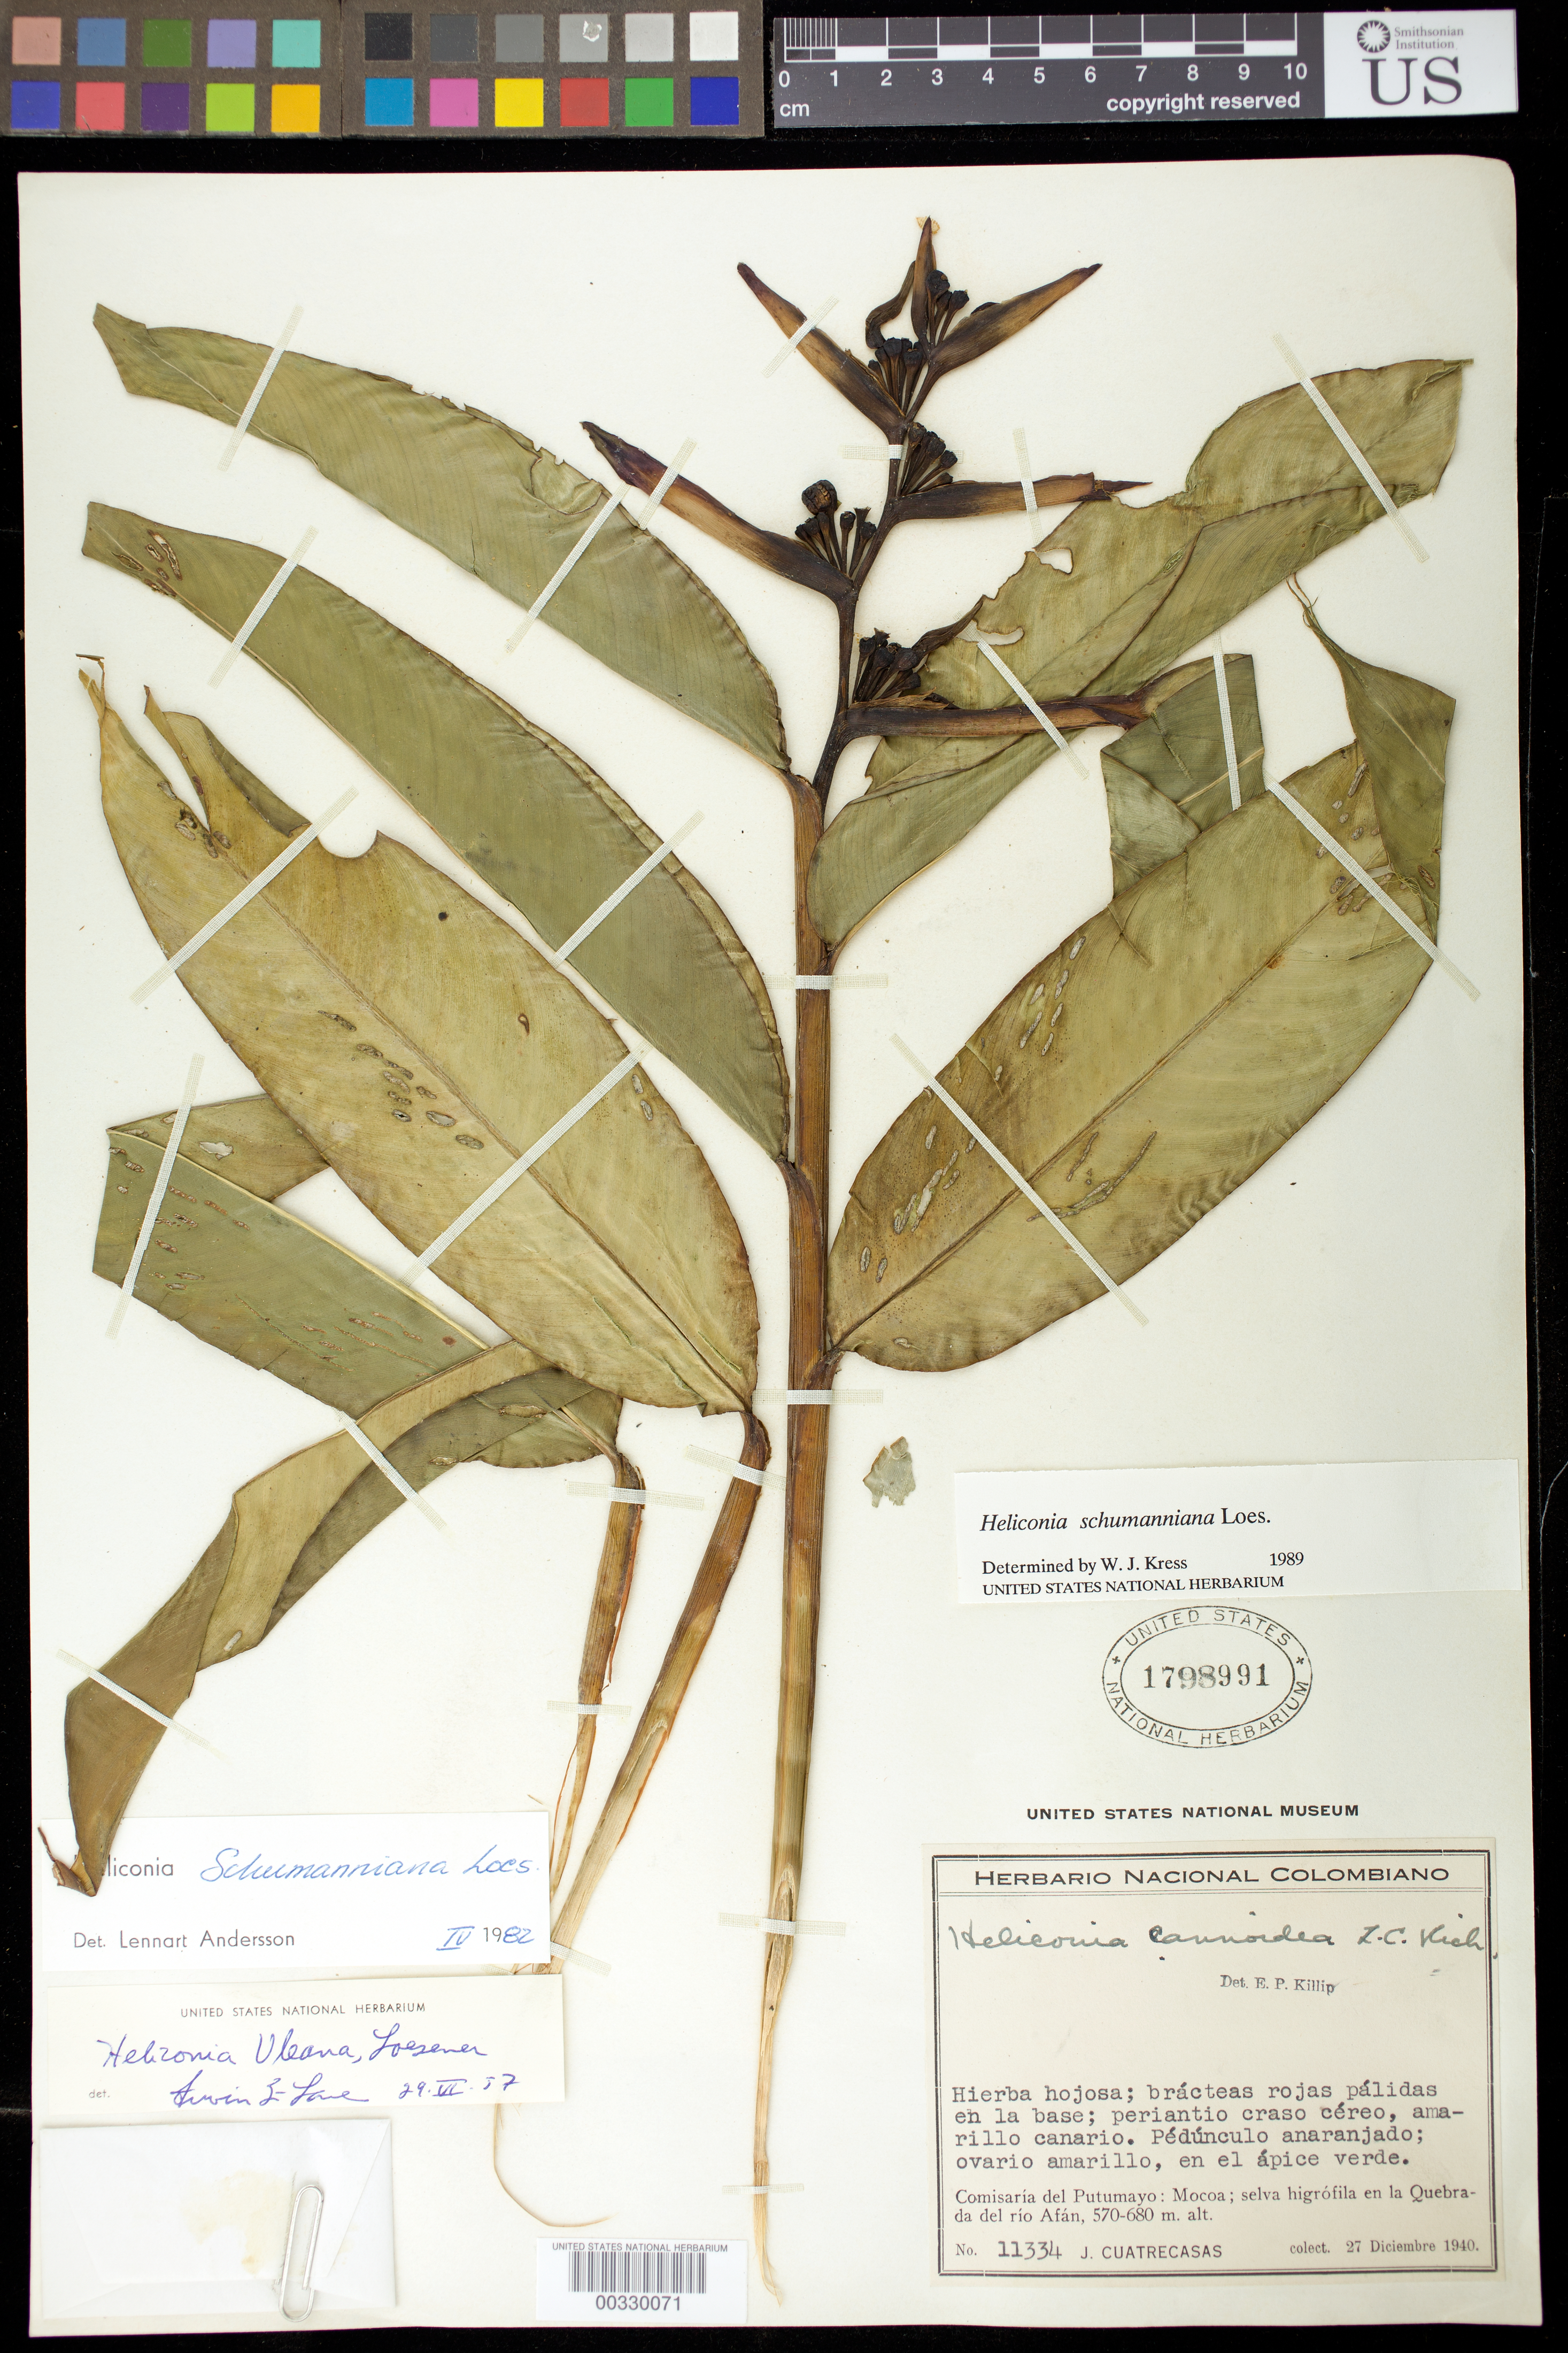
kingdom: Plantae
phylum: Tracheophyta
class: Liliopsida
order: Zingiberales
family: Heliconiaceae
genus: Heliconia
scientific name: Heliconia schumanniana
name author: Loes.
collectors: J. Cuatrecasas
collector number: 11334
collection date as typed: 27 Dec 1940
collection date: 1940-12-27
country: Colombia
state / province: Putumayo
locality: Mocoa, in Quebrada of Rio Afan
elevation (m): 570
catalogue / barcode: US 1798991